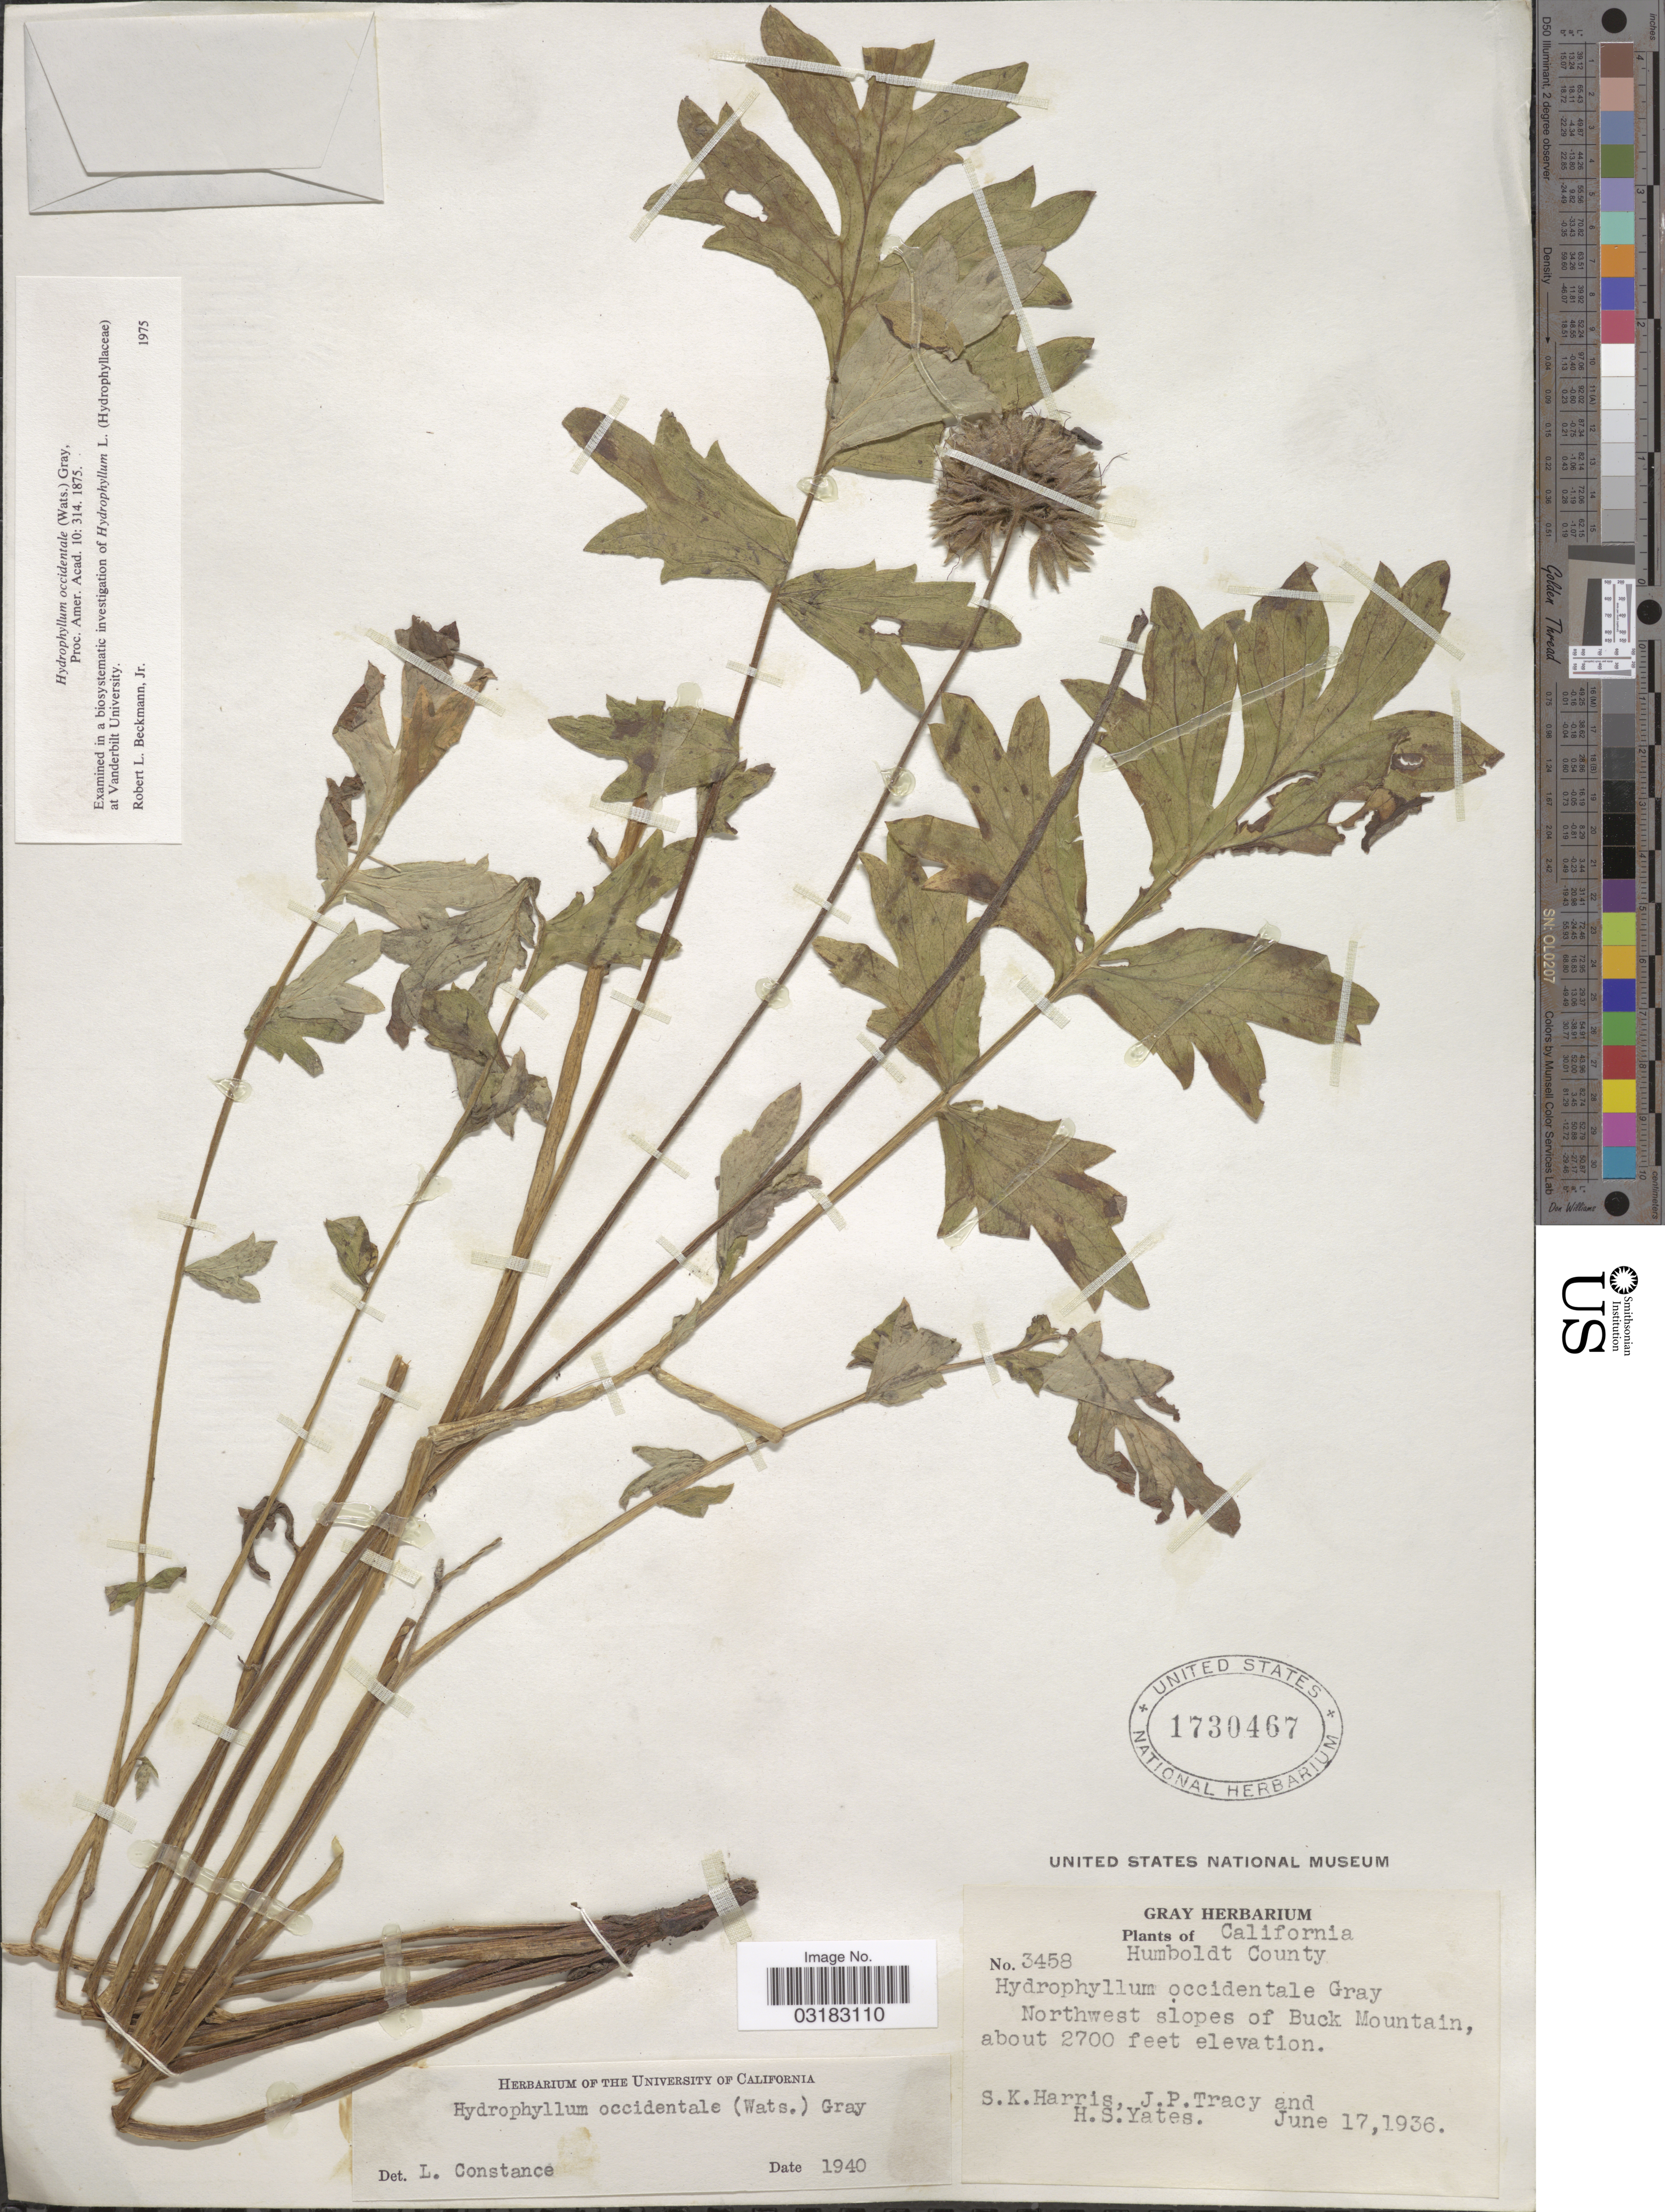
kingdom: Plantae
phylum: Tracheophyta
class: Magnoliopsida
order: Boraginales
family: Hydrophyllaceae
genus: Hydrophyllum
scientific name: Hydrophyllum occidentale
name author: (S. Watson) A. Gray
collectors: S. K. Harris, J. Tracy & H. S. Yates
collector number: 3458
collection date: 1936-06-17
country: United States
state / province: California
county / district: Humboldt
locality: Humboldt County. Northwest slopes of Buck Mountain.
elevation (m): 823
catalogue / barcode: US 1730467